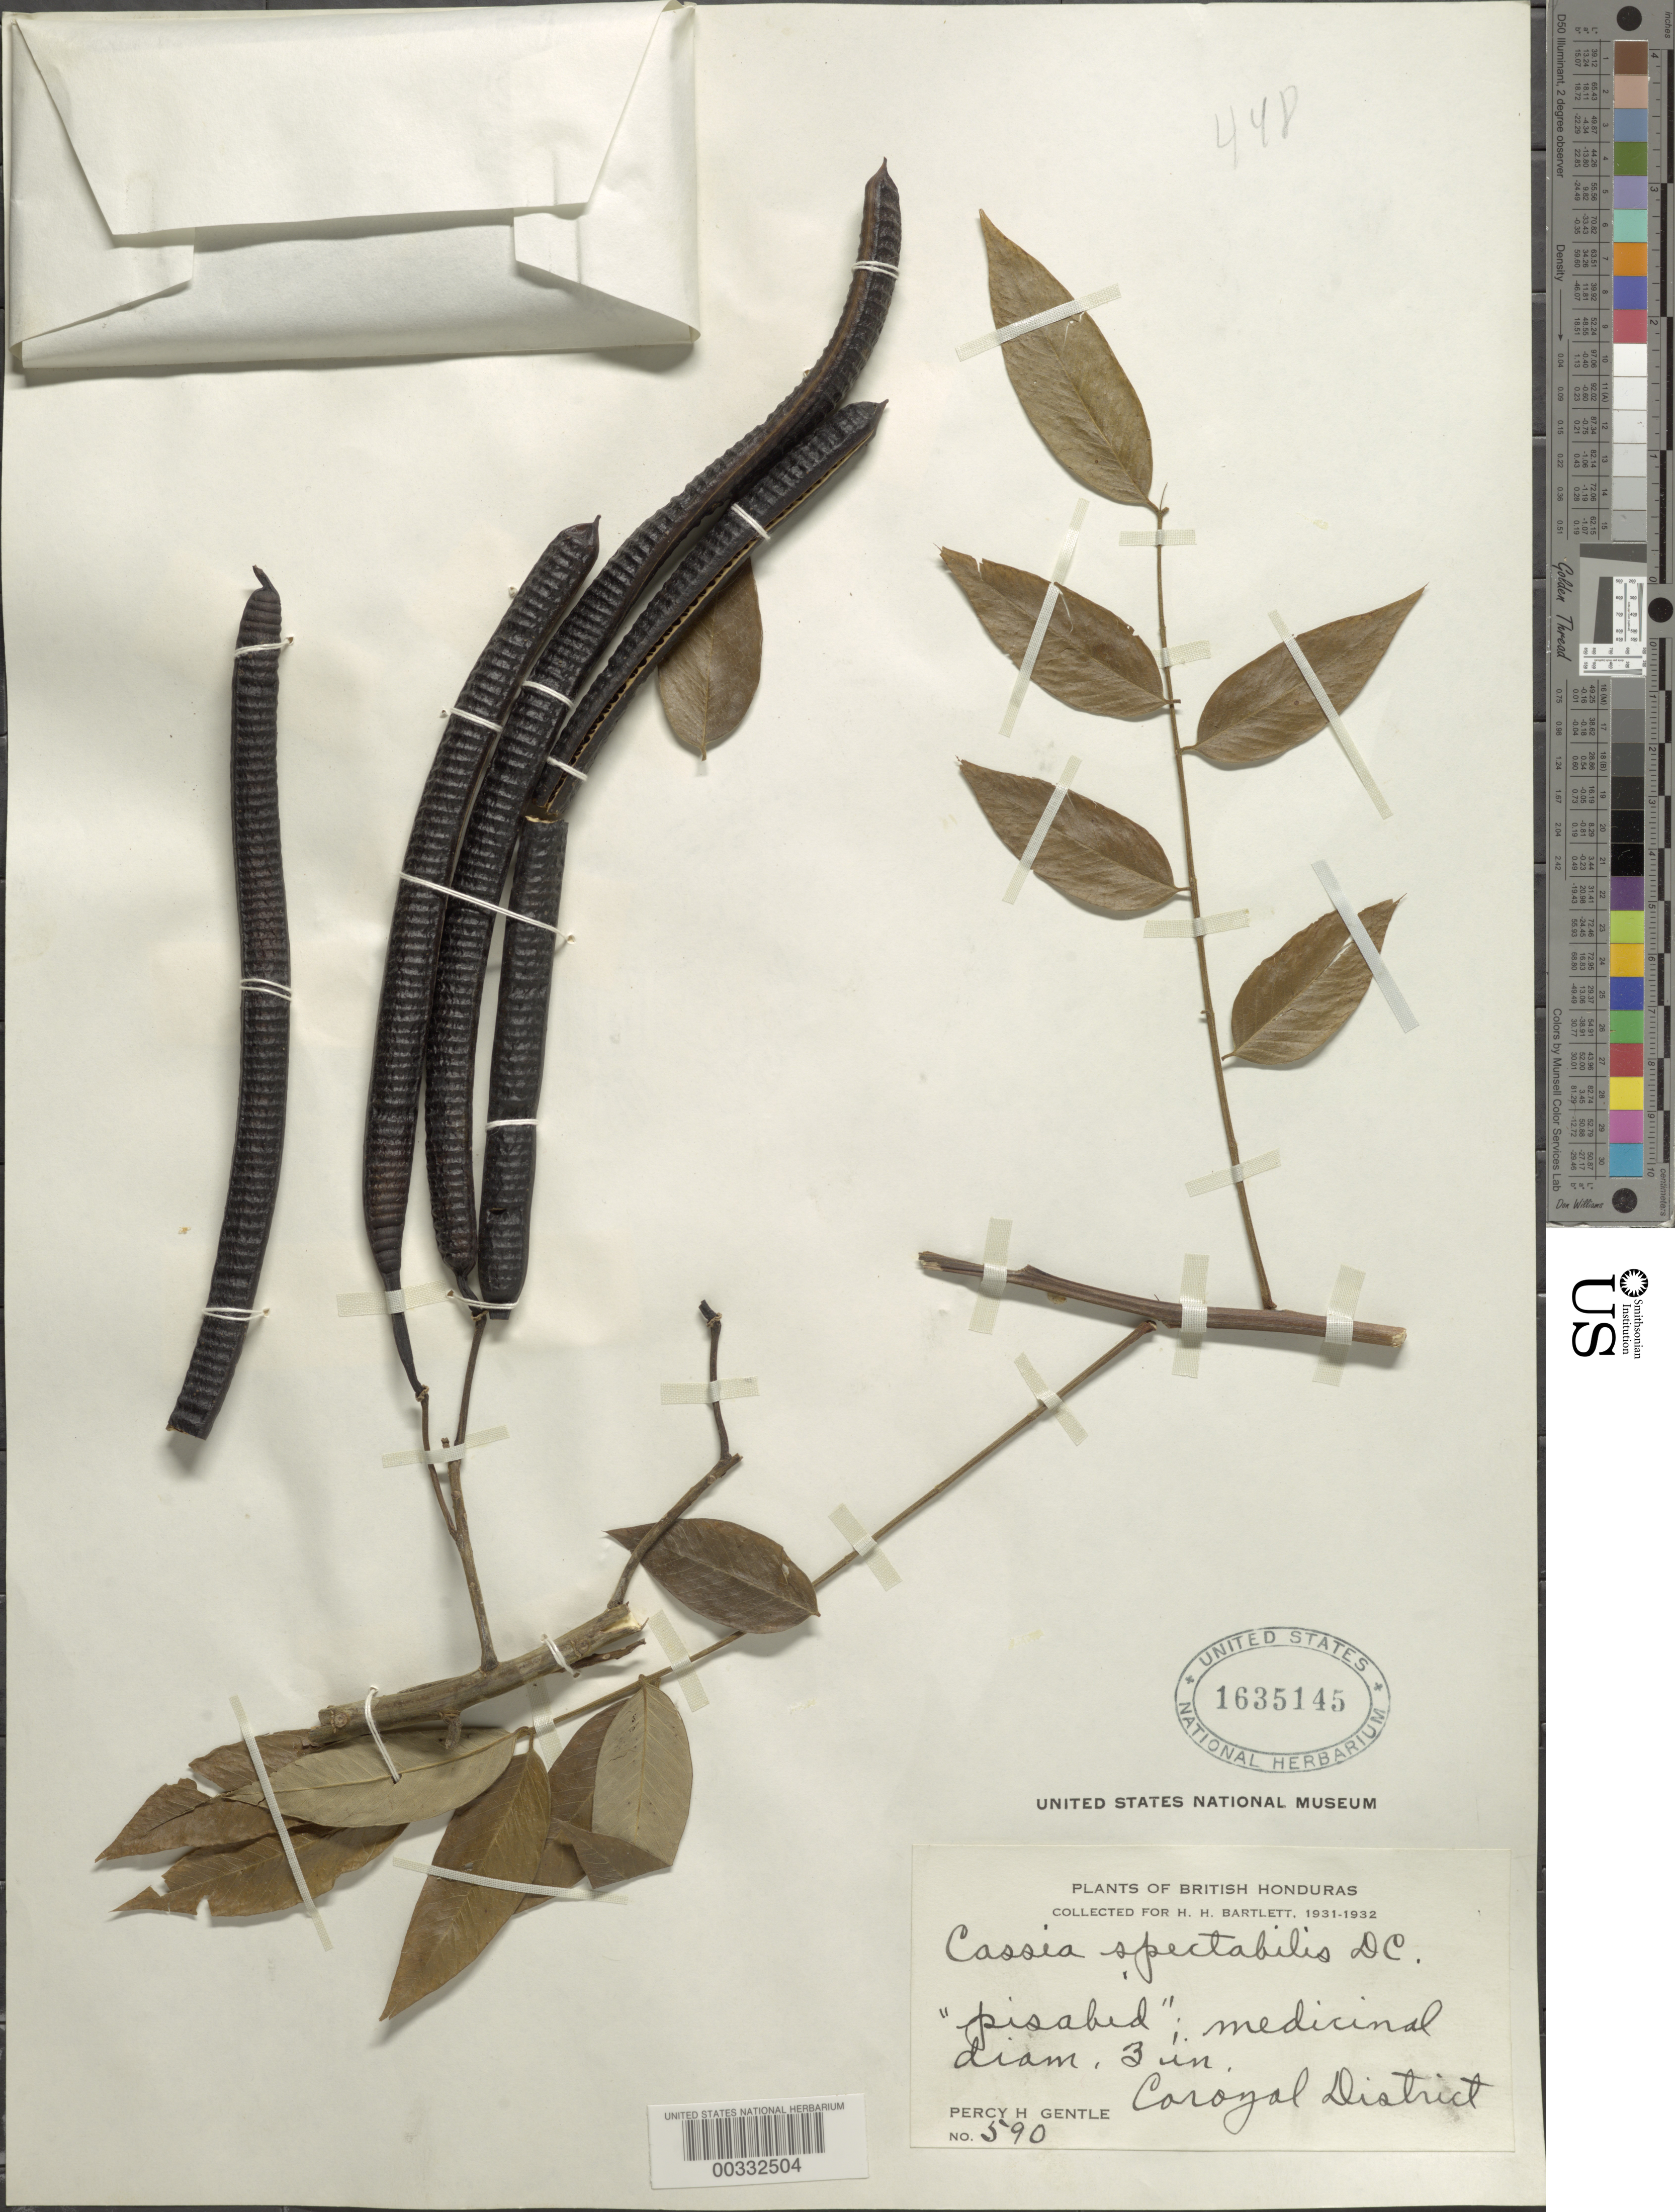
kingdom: Plantae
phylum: Tracheophyta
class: Magnoliopsida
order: Fabales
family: Fabaceae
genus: Senna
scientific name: Senna spectabilis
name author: (DC.) H.S. Irwin & Barneby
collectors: P. H. Gentle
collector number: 590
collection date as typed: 1931 to -- -- 1932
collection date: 1931/1932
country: Belize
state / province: Corozal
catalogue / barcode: US 1635145